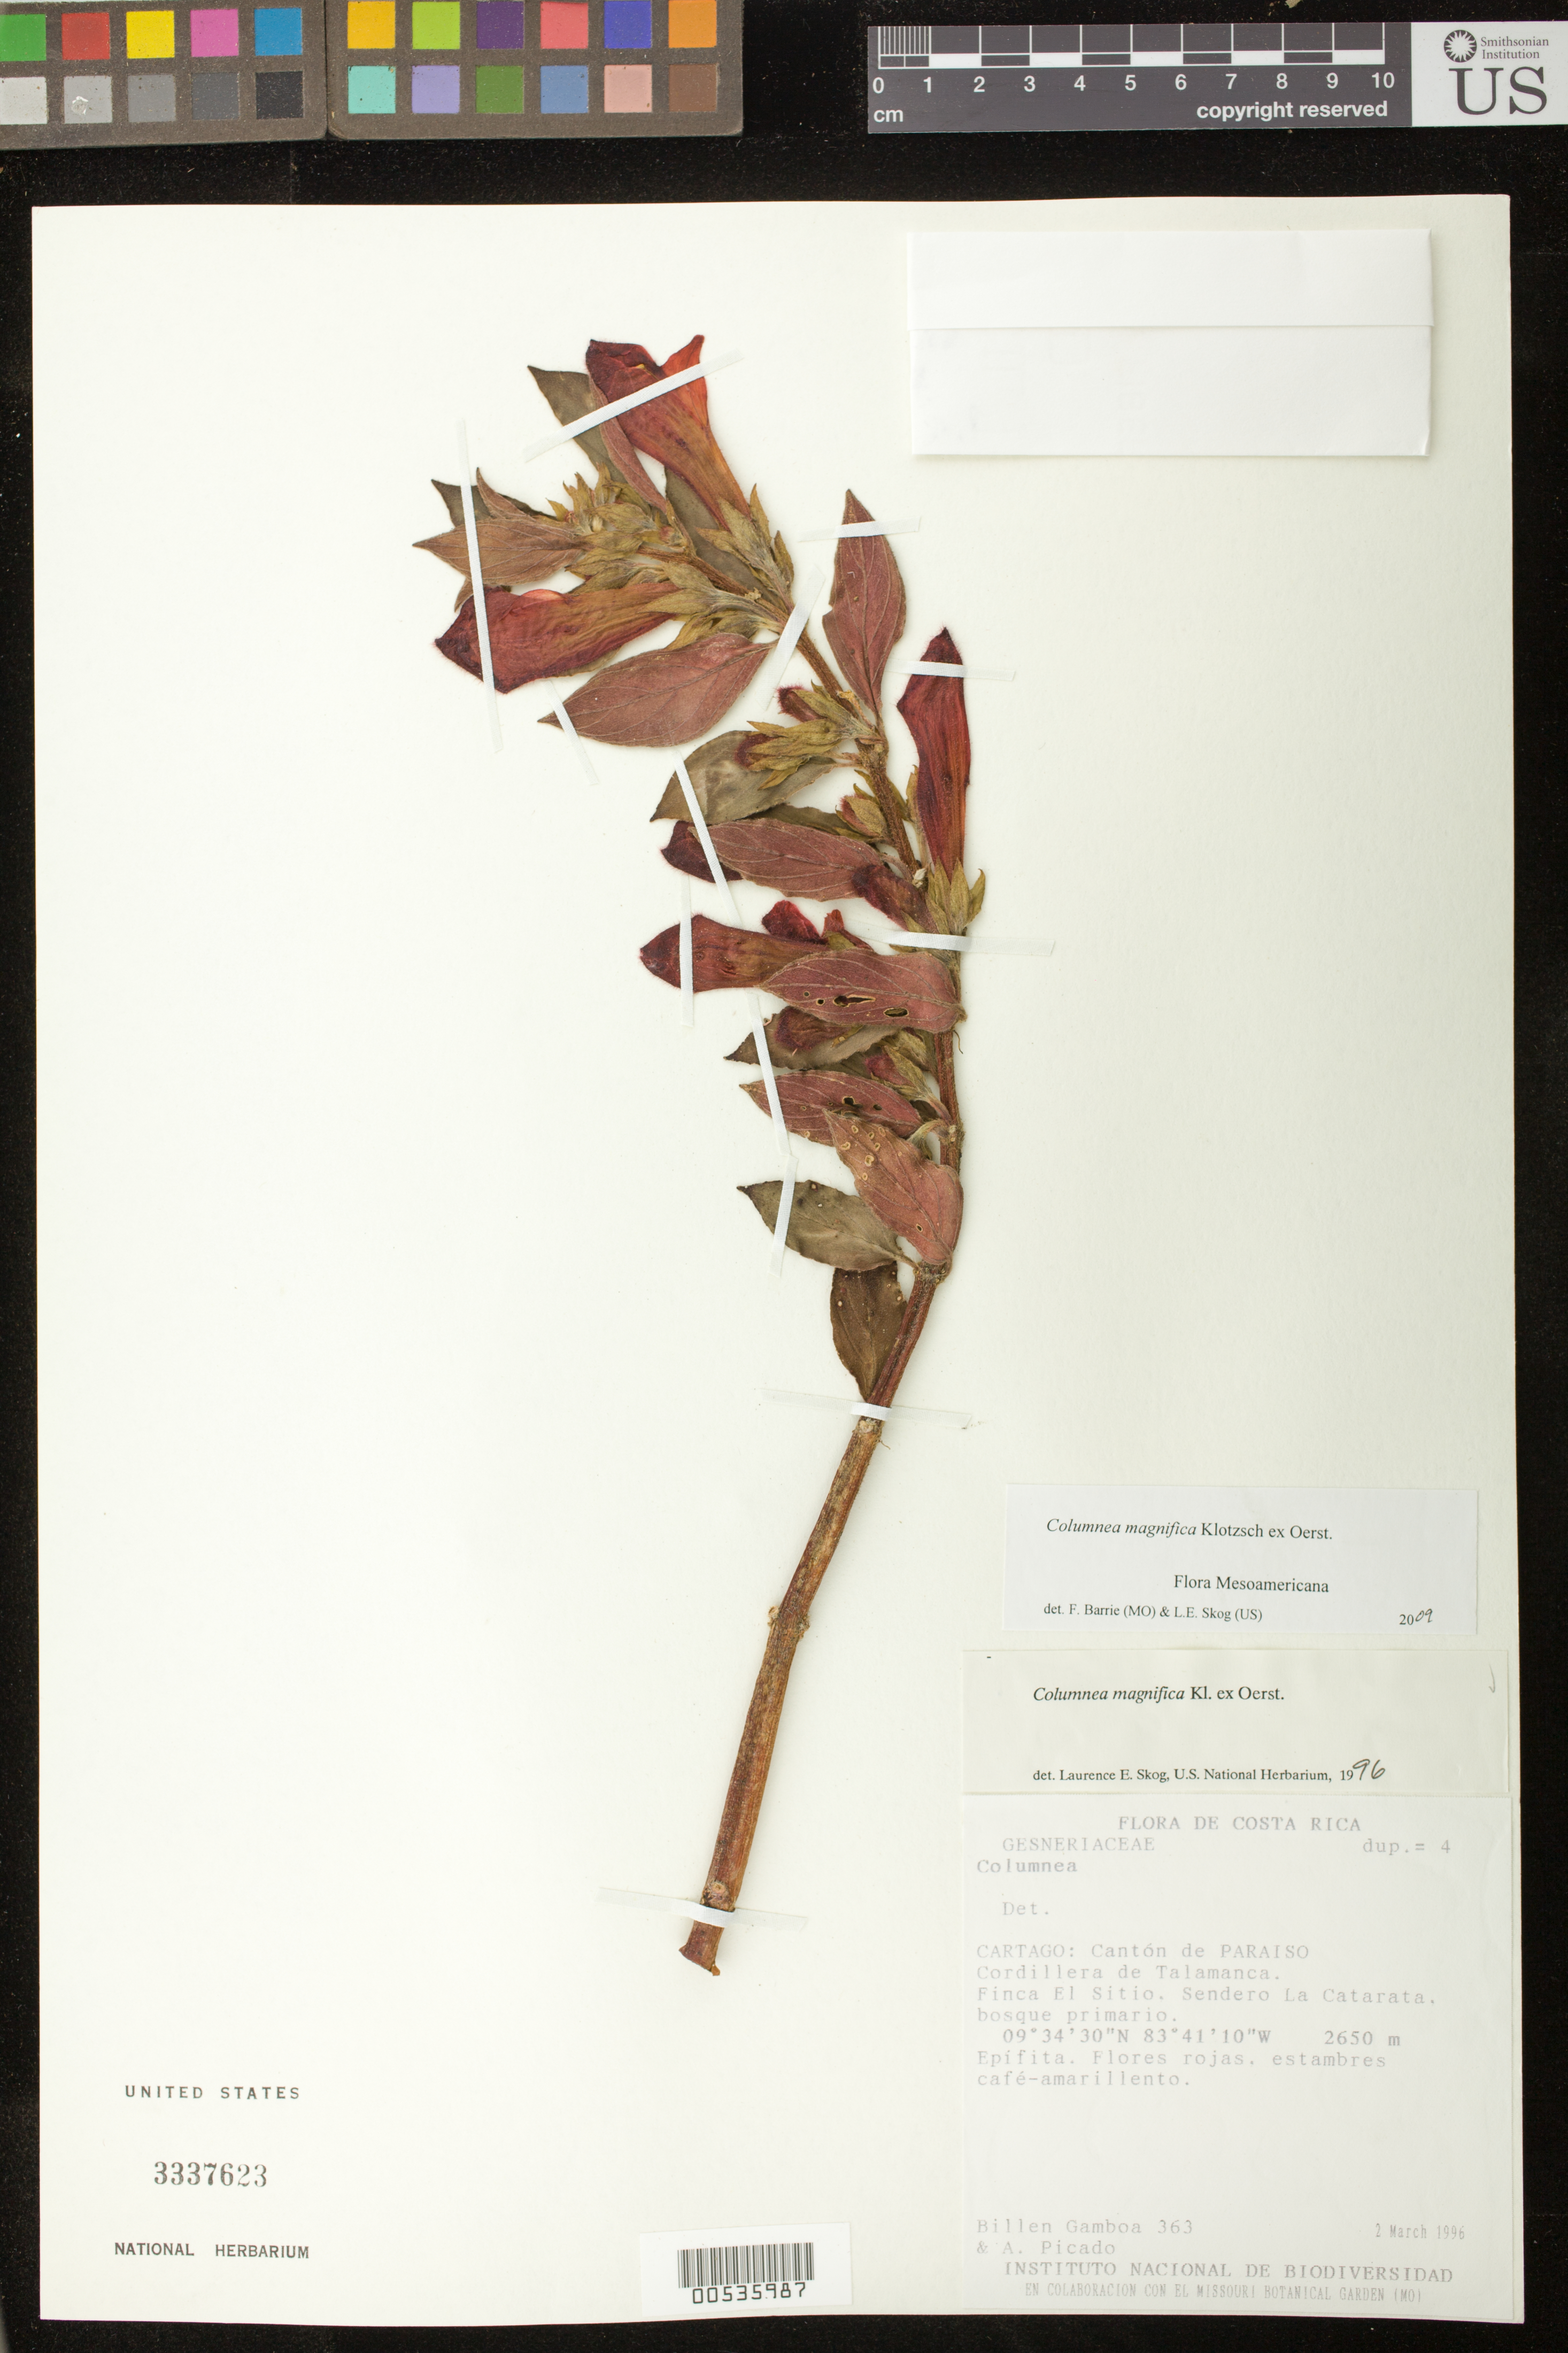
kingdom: Plantae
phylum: Tracheophyta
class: Magnoliopsida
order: Lamiales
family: Gesneriaceae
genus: Columnea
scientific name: Columnea magnifica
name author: Klotzsch ex Oerst.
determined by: Skog, Laurence E.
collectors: B. Gamboa R. & A. Picado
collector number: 363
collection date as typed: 02 Mar 1996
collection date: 1996-03-02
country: Costa Rica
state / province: Cartago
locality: Cartago: Cantón de Paraiso, Cordillera de Talamanca, Finca El Sitio, Sendero La Catarata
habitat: Bosque primario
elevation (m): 2650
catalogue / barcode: US 3337623